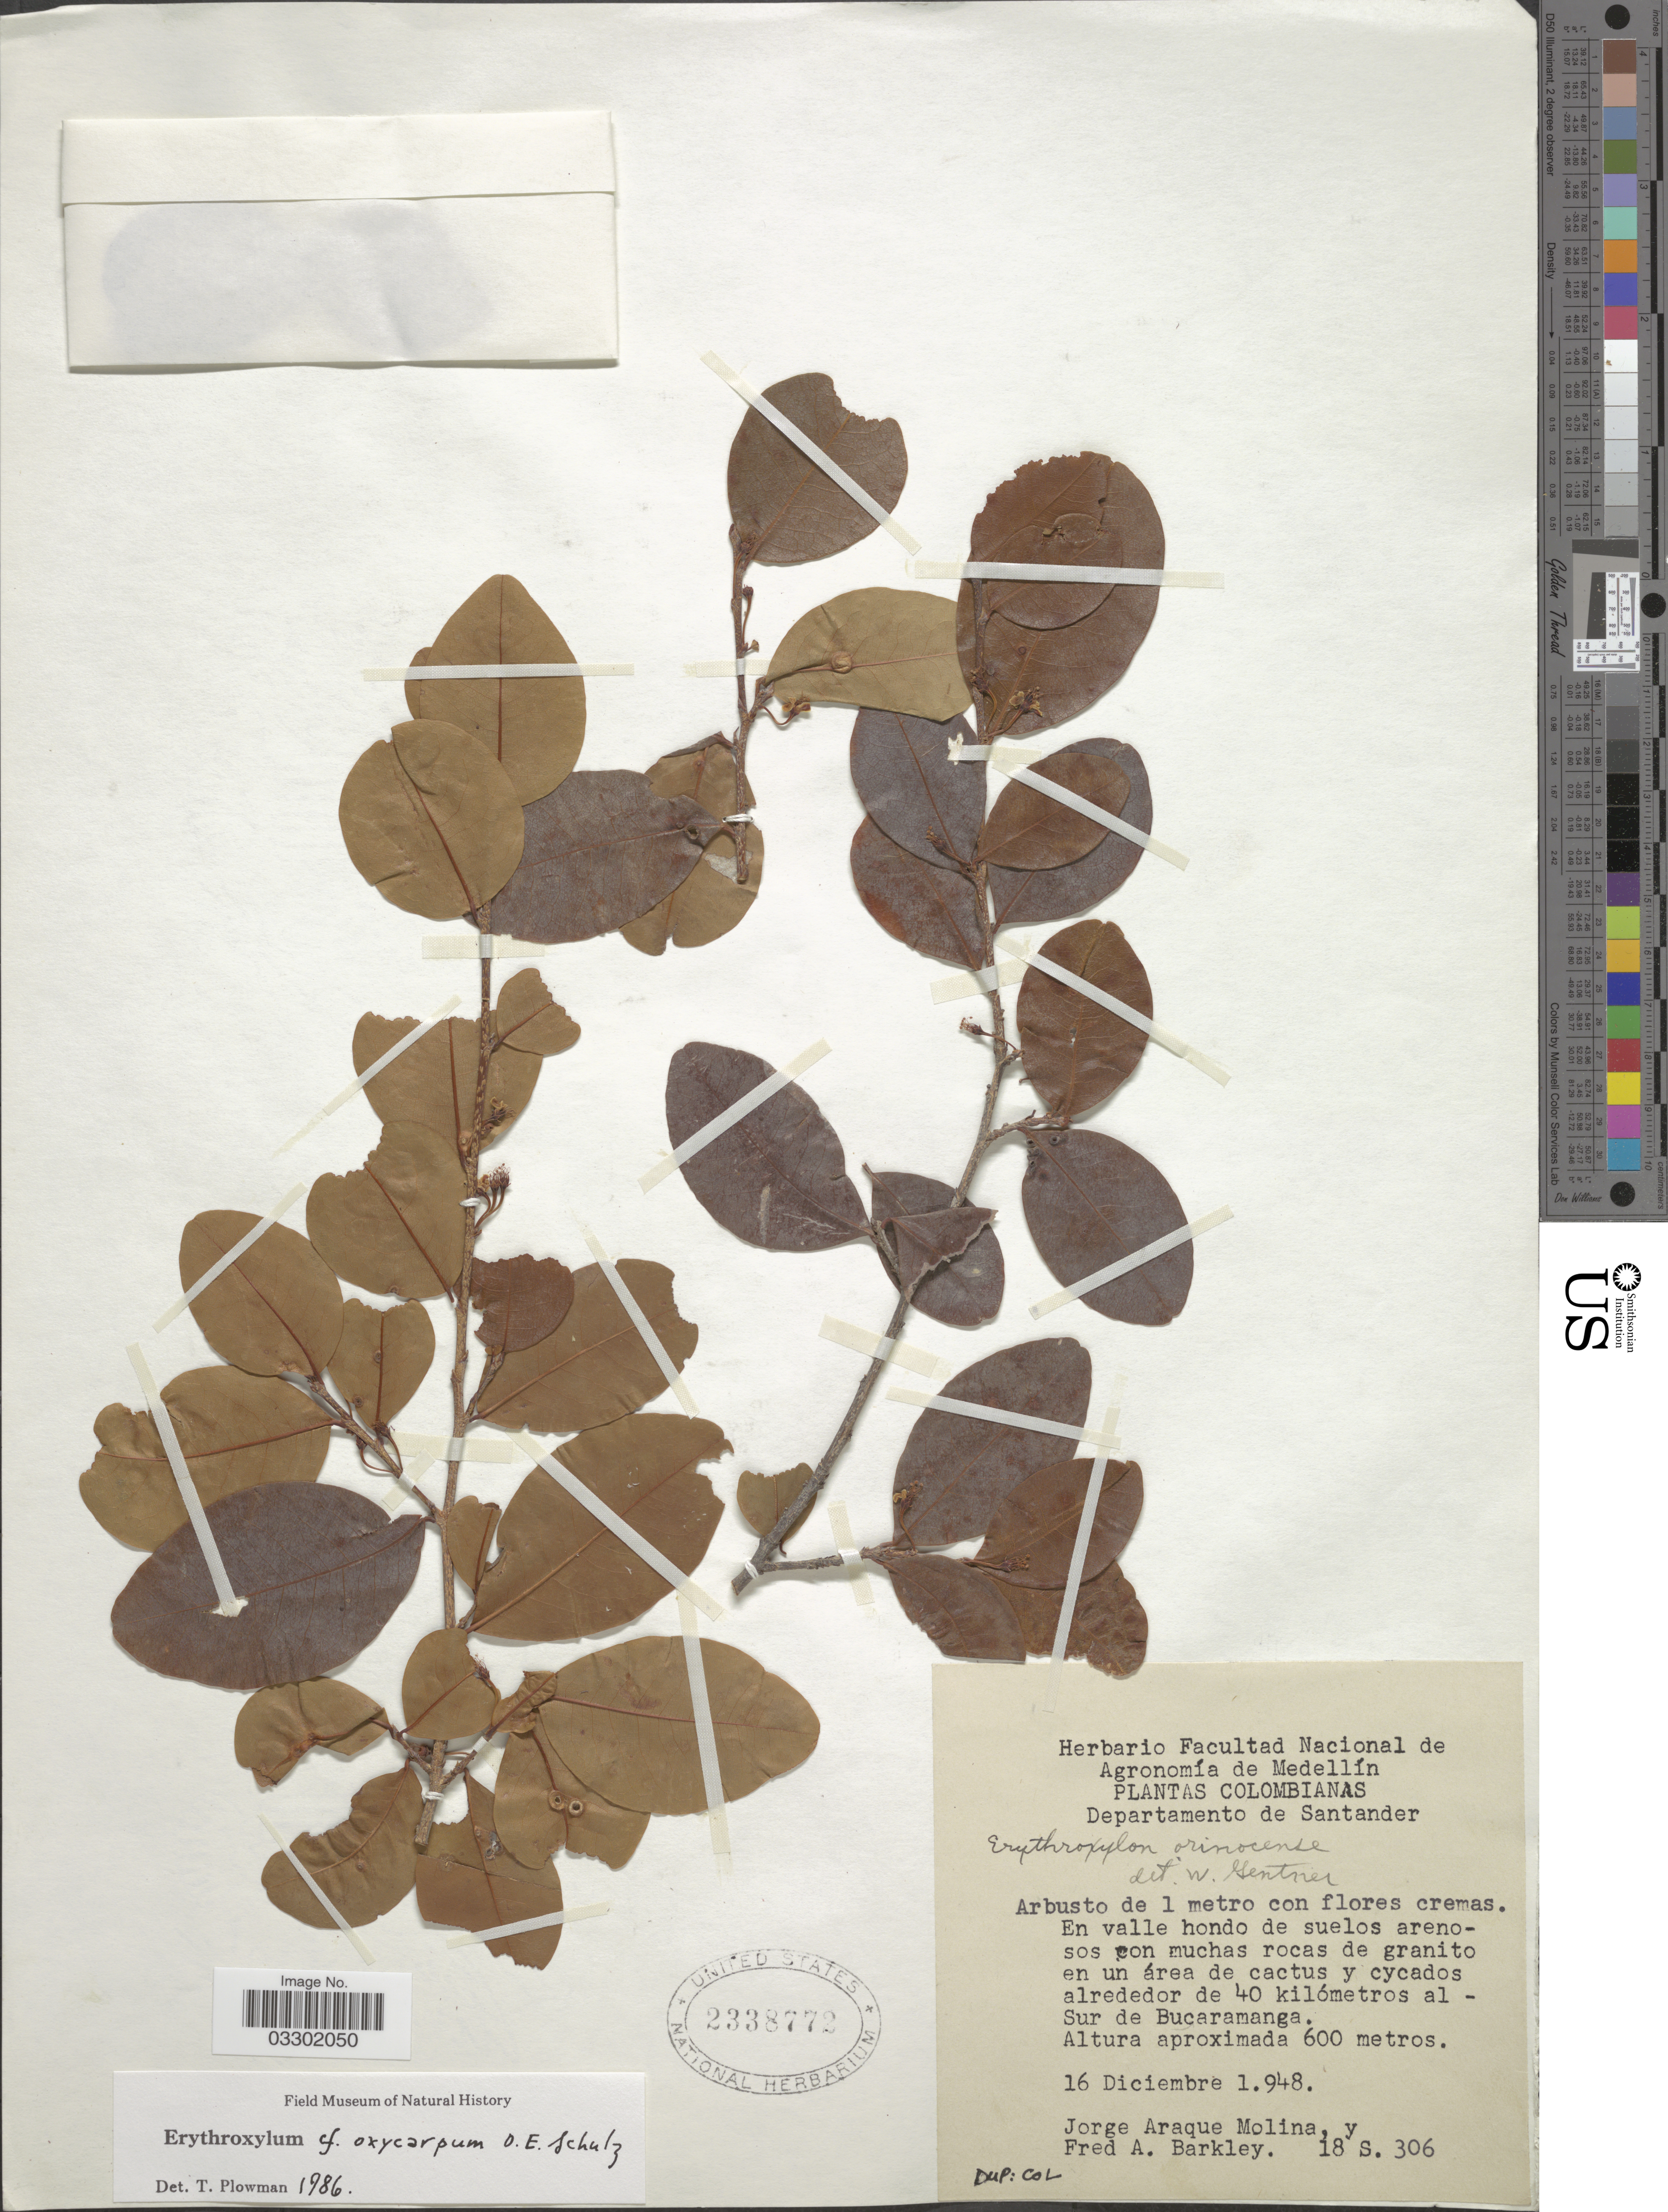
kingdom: Plantae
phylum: Tracheophyta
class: Magnoliopsida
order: Malpighiales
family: Erythroxylaceae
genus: Erythroxylum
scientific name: Erythroxylum oxycarpum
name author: O.E. Schulz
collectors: J. Araque Molina & F. A. Barkley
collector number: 18S306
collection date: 1948-12-16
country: Colombia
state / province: Santander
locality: Departamento de Santander. En valle hondo d esuelos arenosos con muchas rocas de granito en un área de cactus y cycados alrededor de 40 kilómetros al-Sur de Bucaramanga.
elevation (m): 600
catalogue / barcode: US 2338772